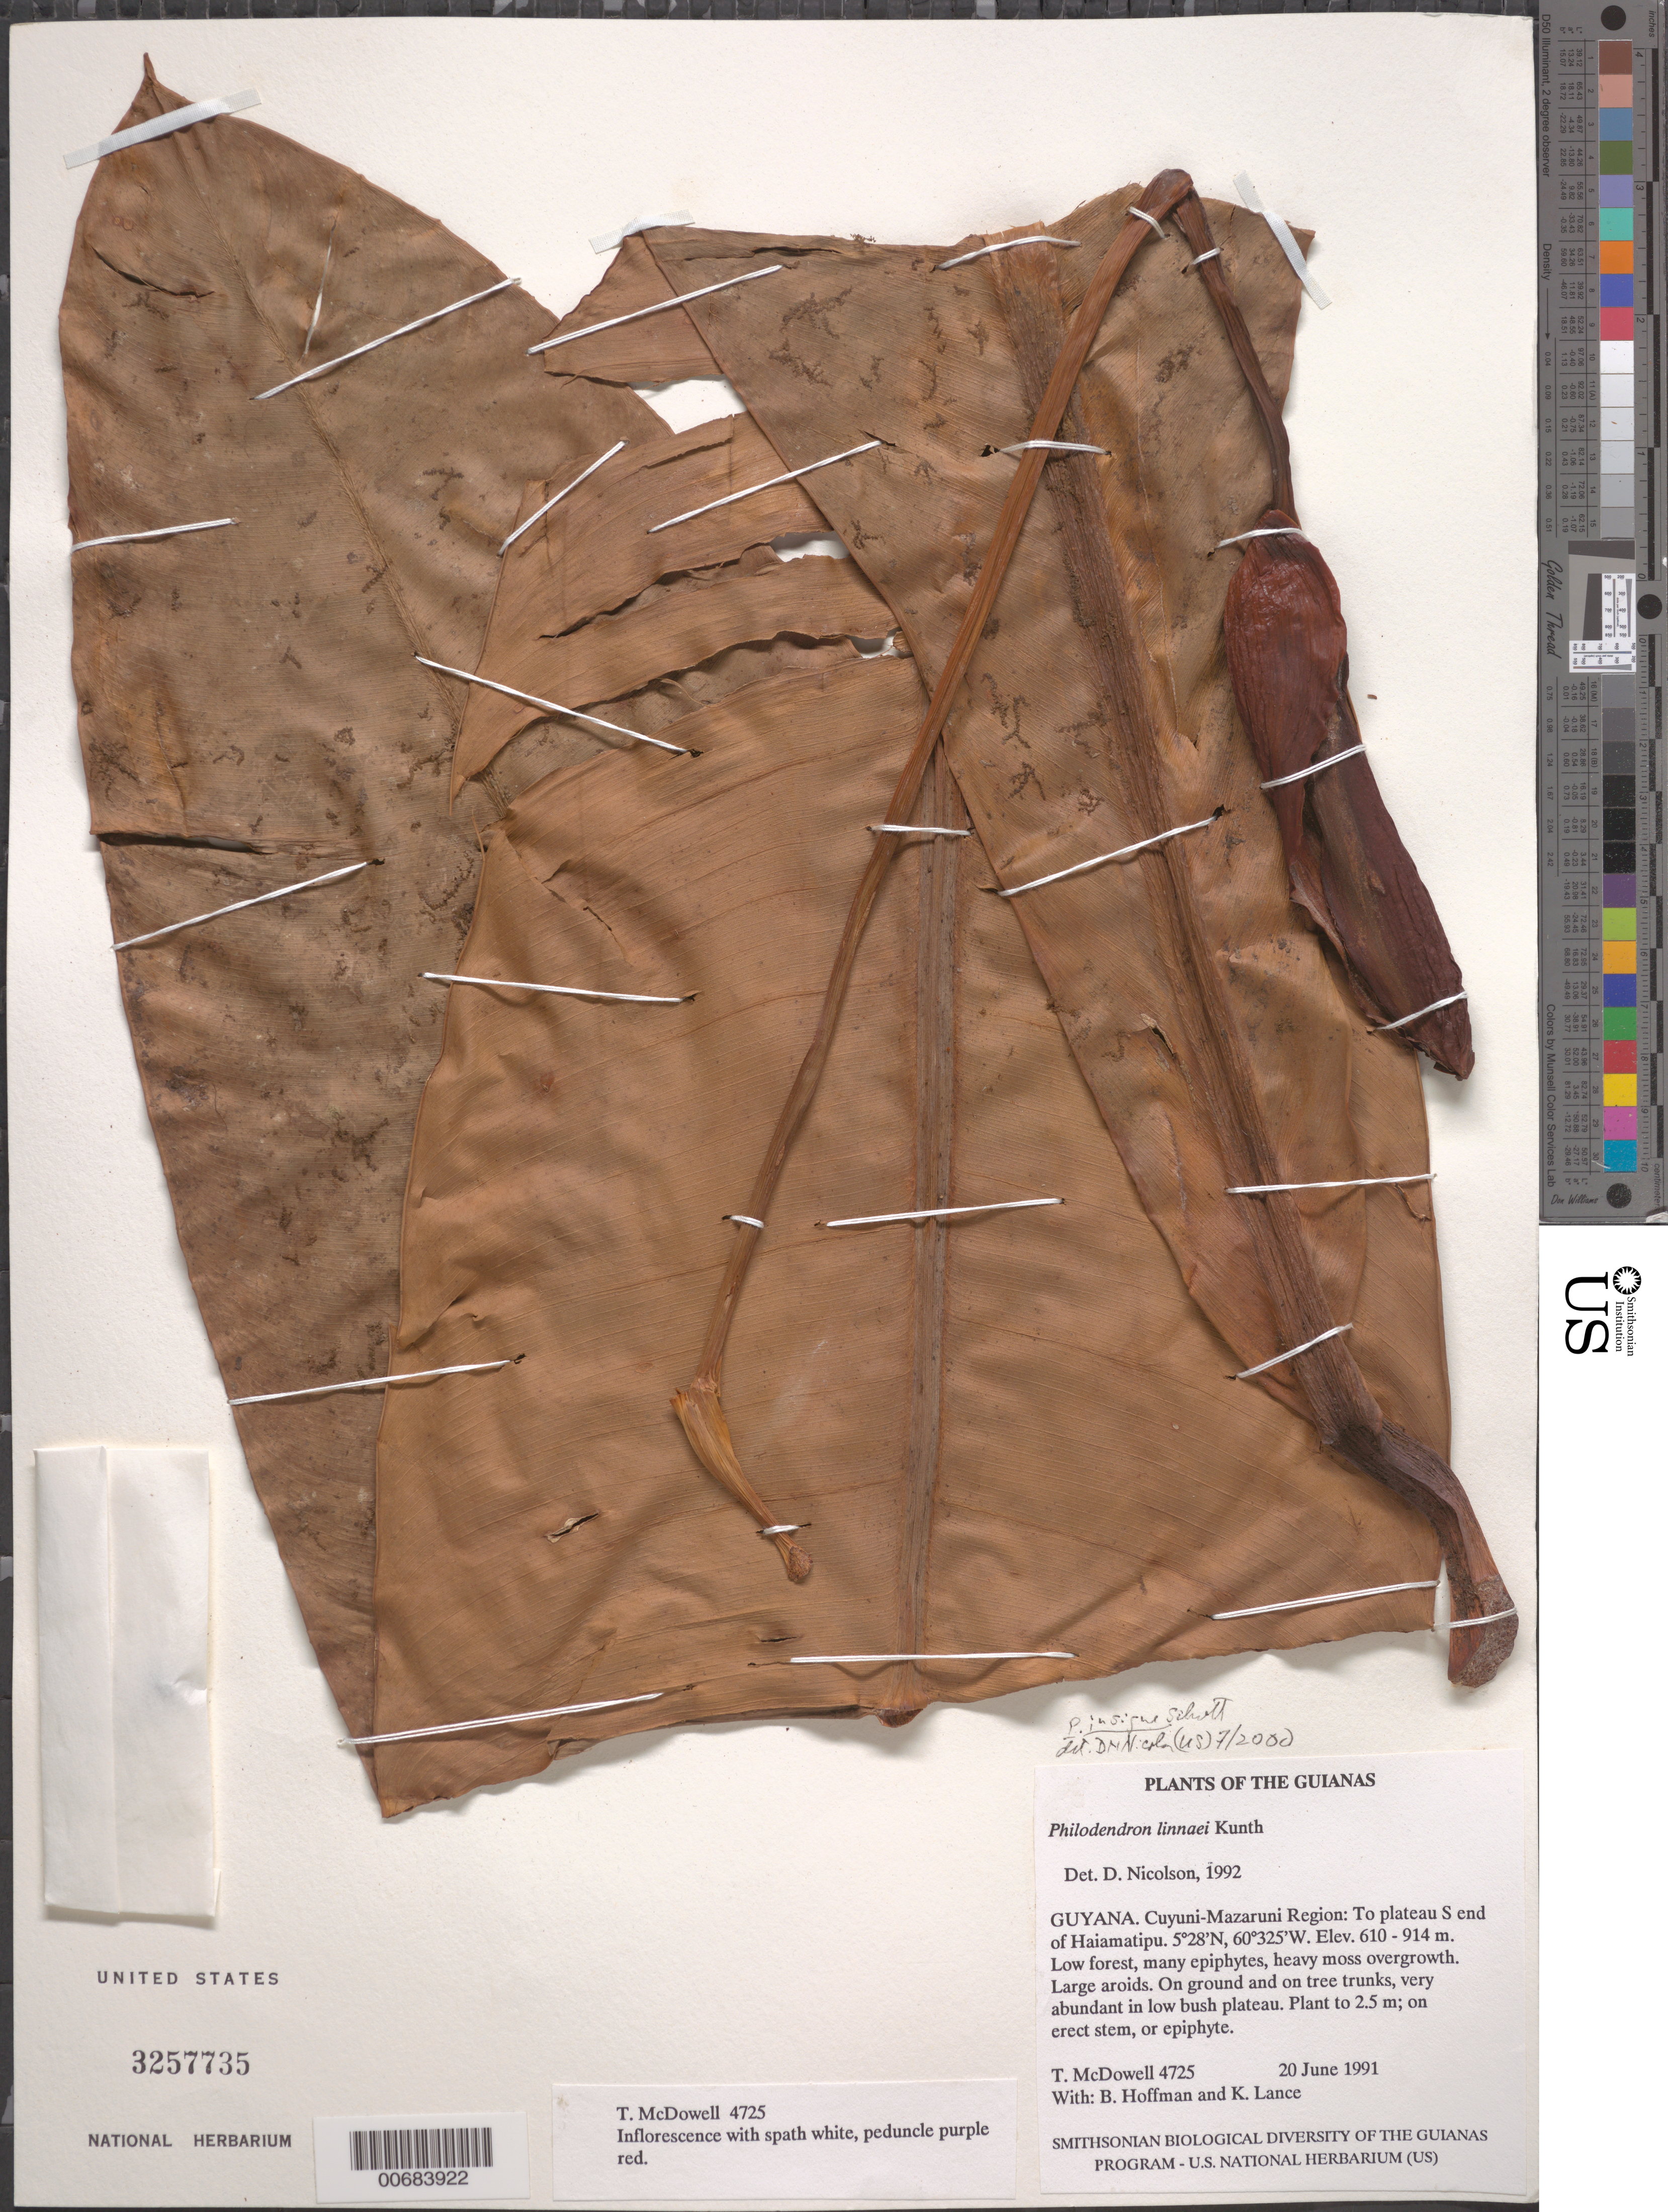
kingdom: Plantae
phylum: Tracheophyta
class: Liliopsida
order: Alismatales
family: Araceae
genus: Philodendron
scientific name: Philodendron linnaei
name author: Kunth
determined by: Nicolson, Dan H.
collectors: T. McDowell, B. Hoffman & K. Lance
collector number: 4725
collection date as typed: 20 June 1991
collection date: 1991-06-20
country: Guyana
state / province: Cuyuni-Mazaruni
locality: To plateau at South end of Haiamatipu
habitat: Low forest, many epiphytes, heavy moss overgrowth. Large aroids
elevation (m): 610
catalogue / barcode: US 3257735